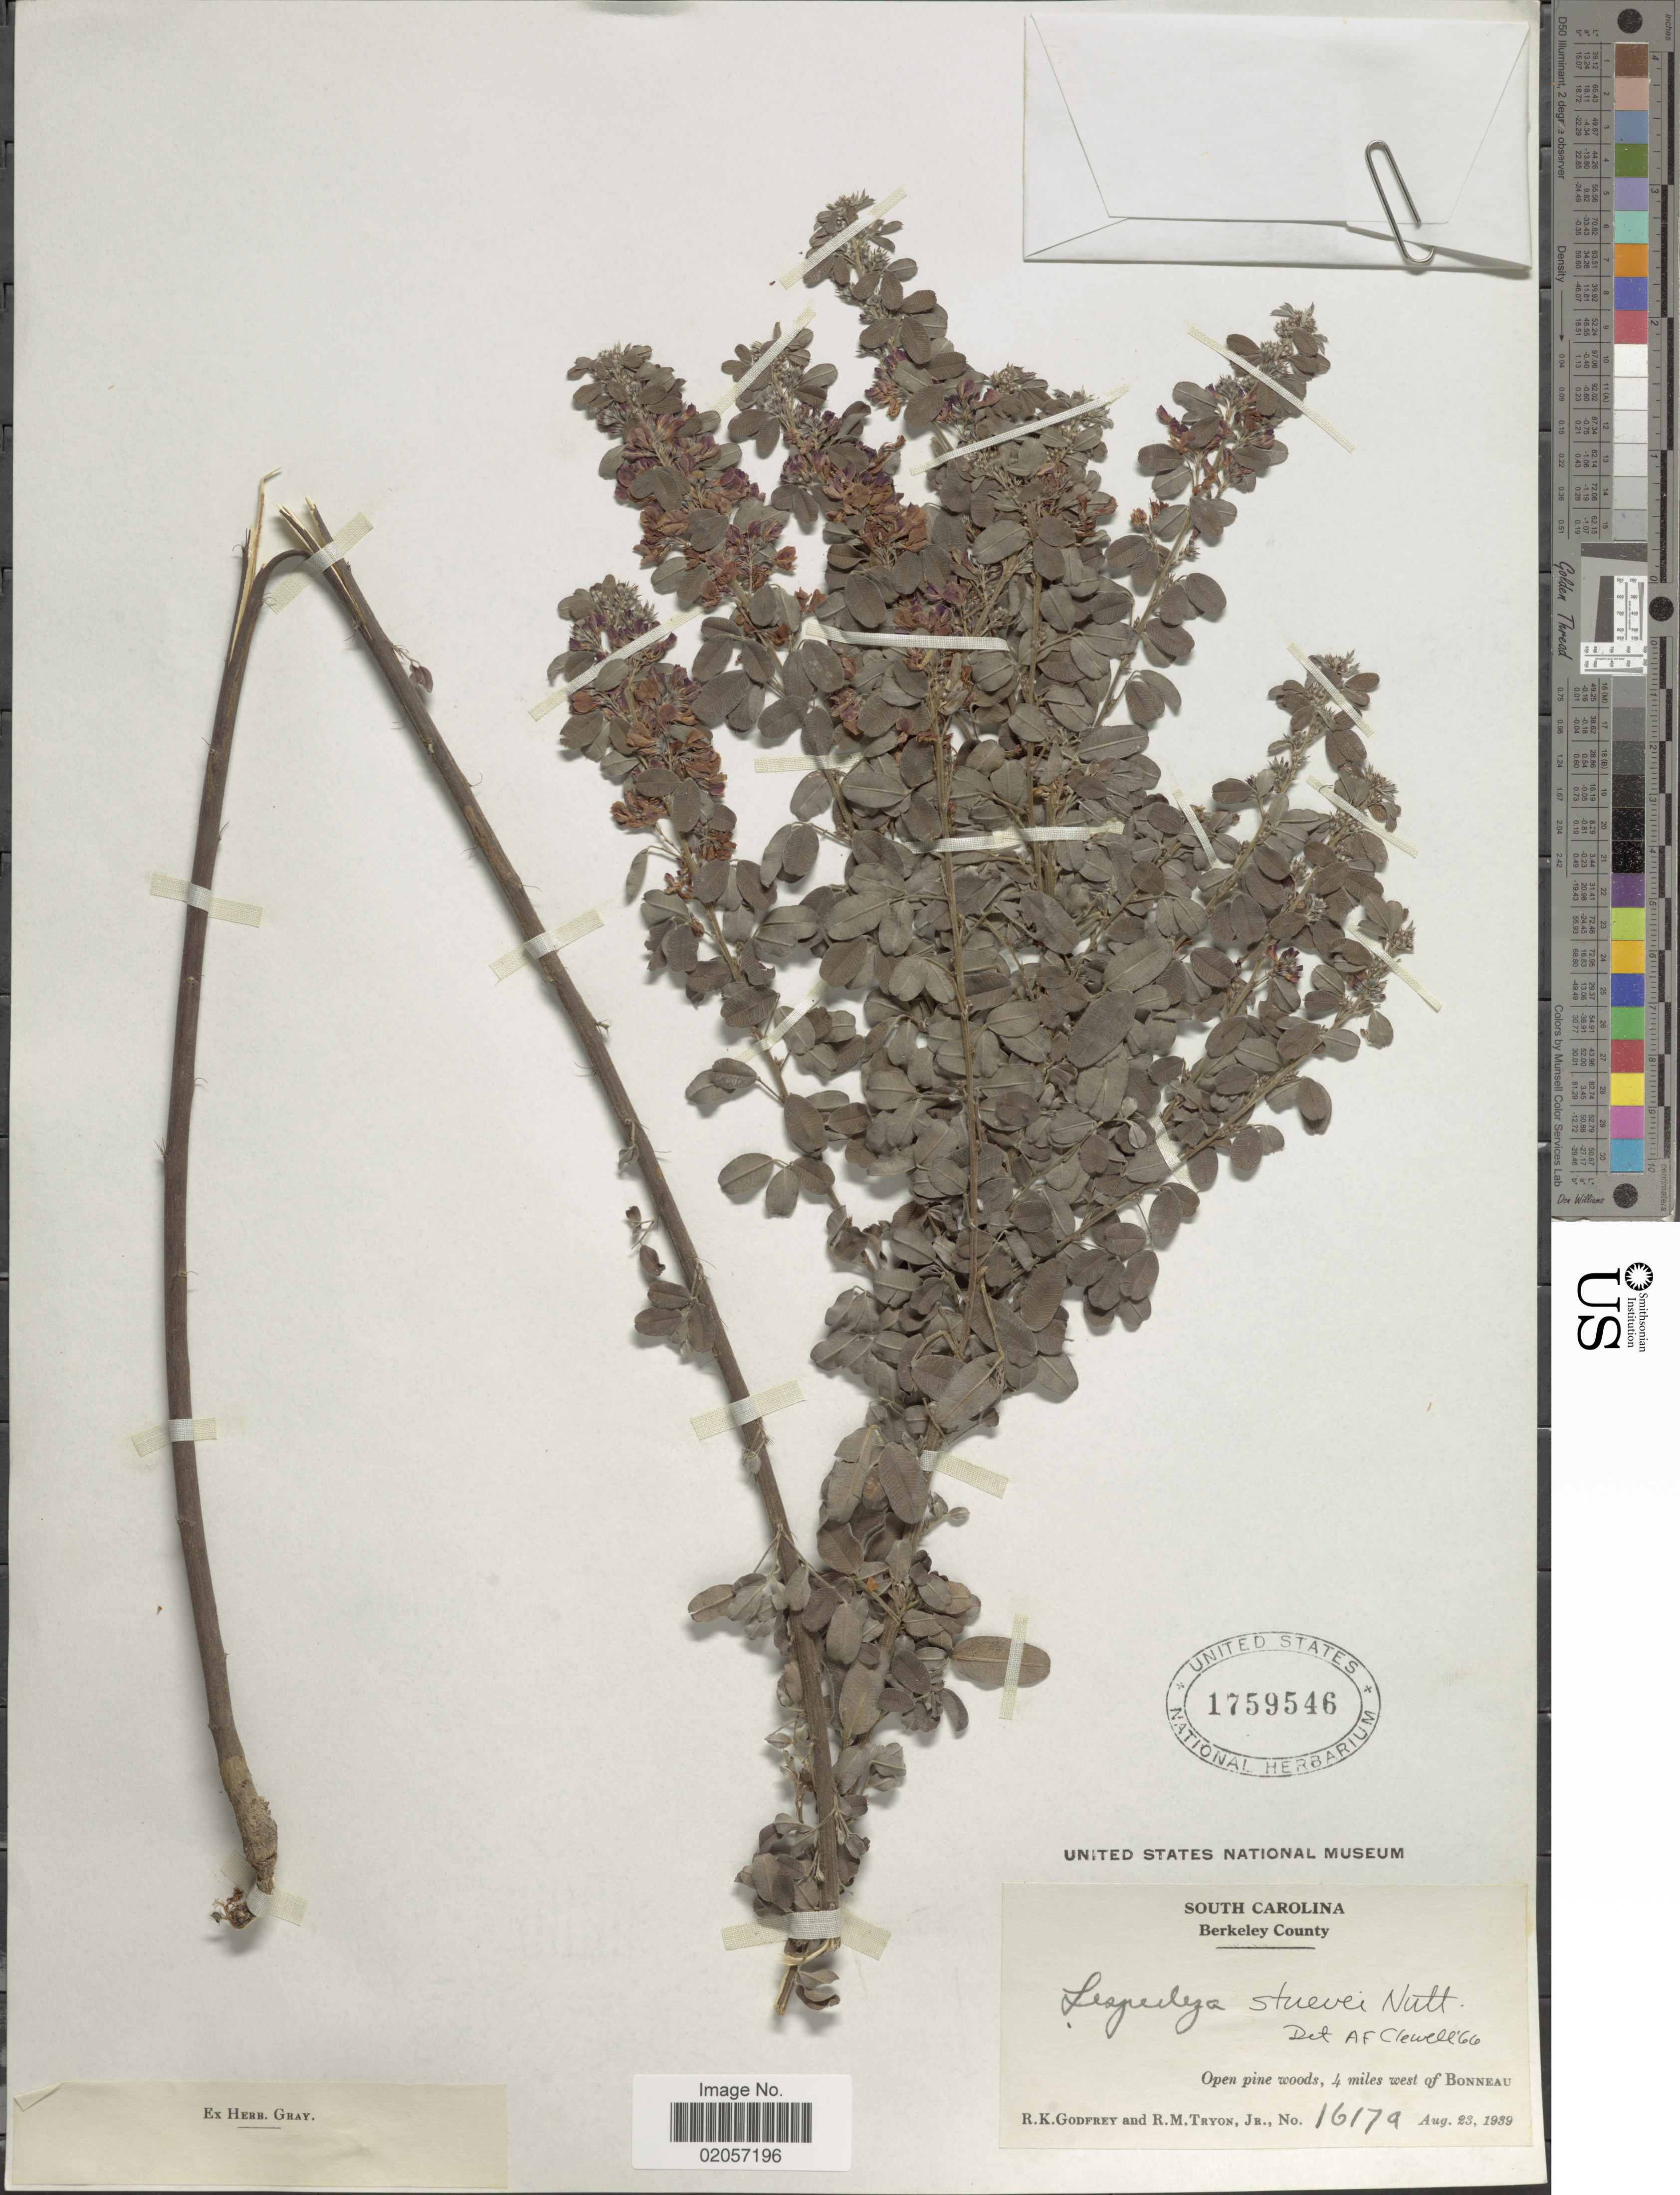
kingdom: Plantae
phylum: Tracheophyta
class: Magnoliopsida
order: Fabales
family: Fabaceae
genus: Lespedeza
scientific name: Lespedeza stuevei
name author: Nutt.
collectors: R. K. Godfrey & R. M. Tryon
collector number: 1617a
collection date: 1939-08-23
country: United States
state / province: South Carolina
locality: South Carolina, Open pine woods, 4 miles west of Bonneau. Berkerley County.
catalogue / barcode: US 1759546